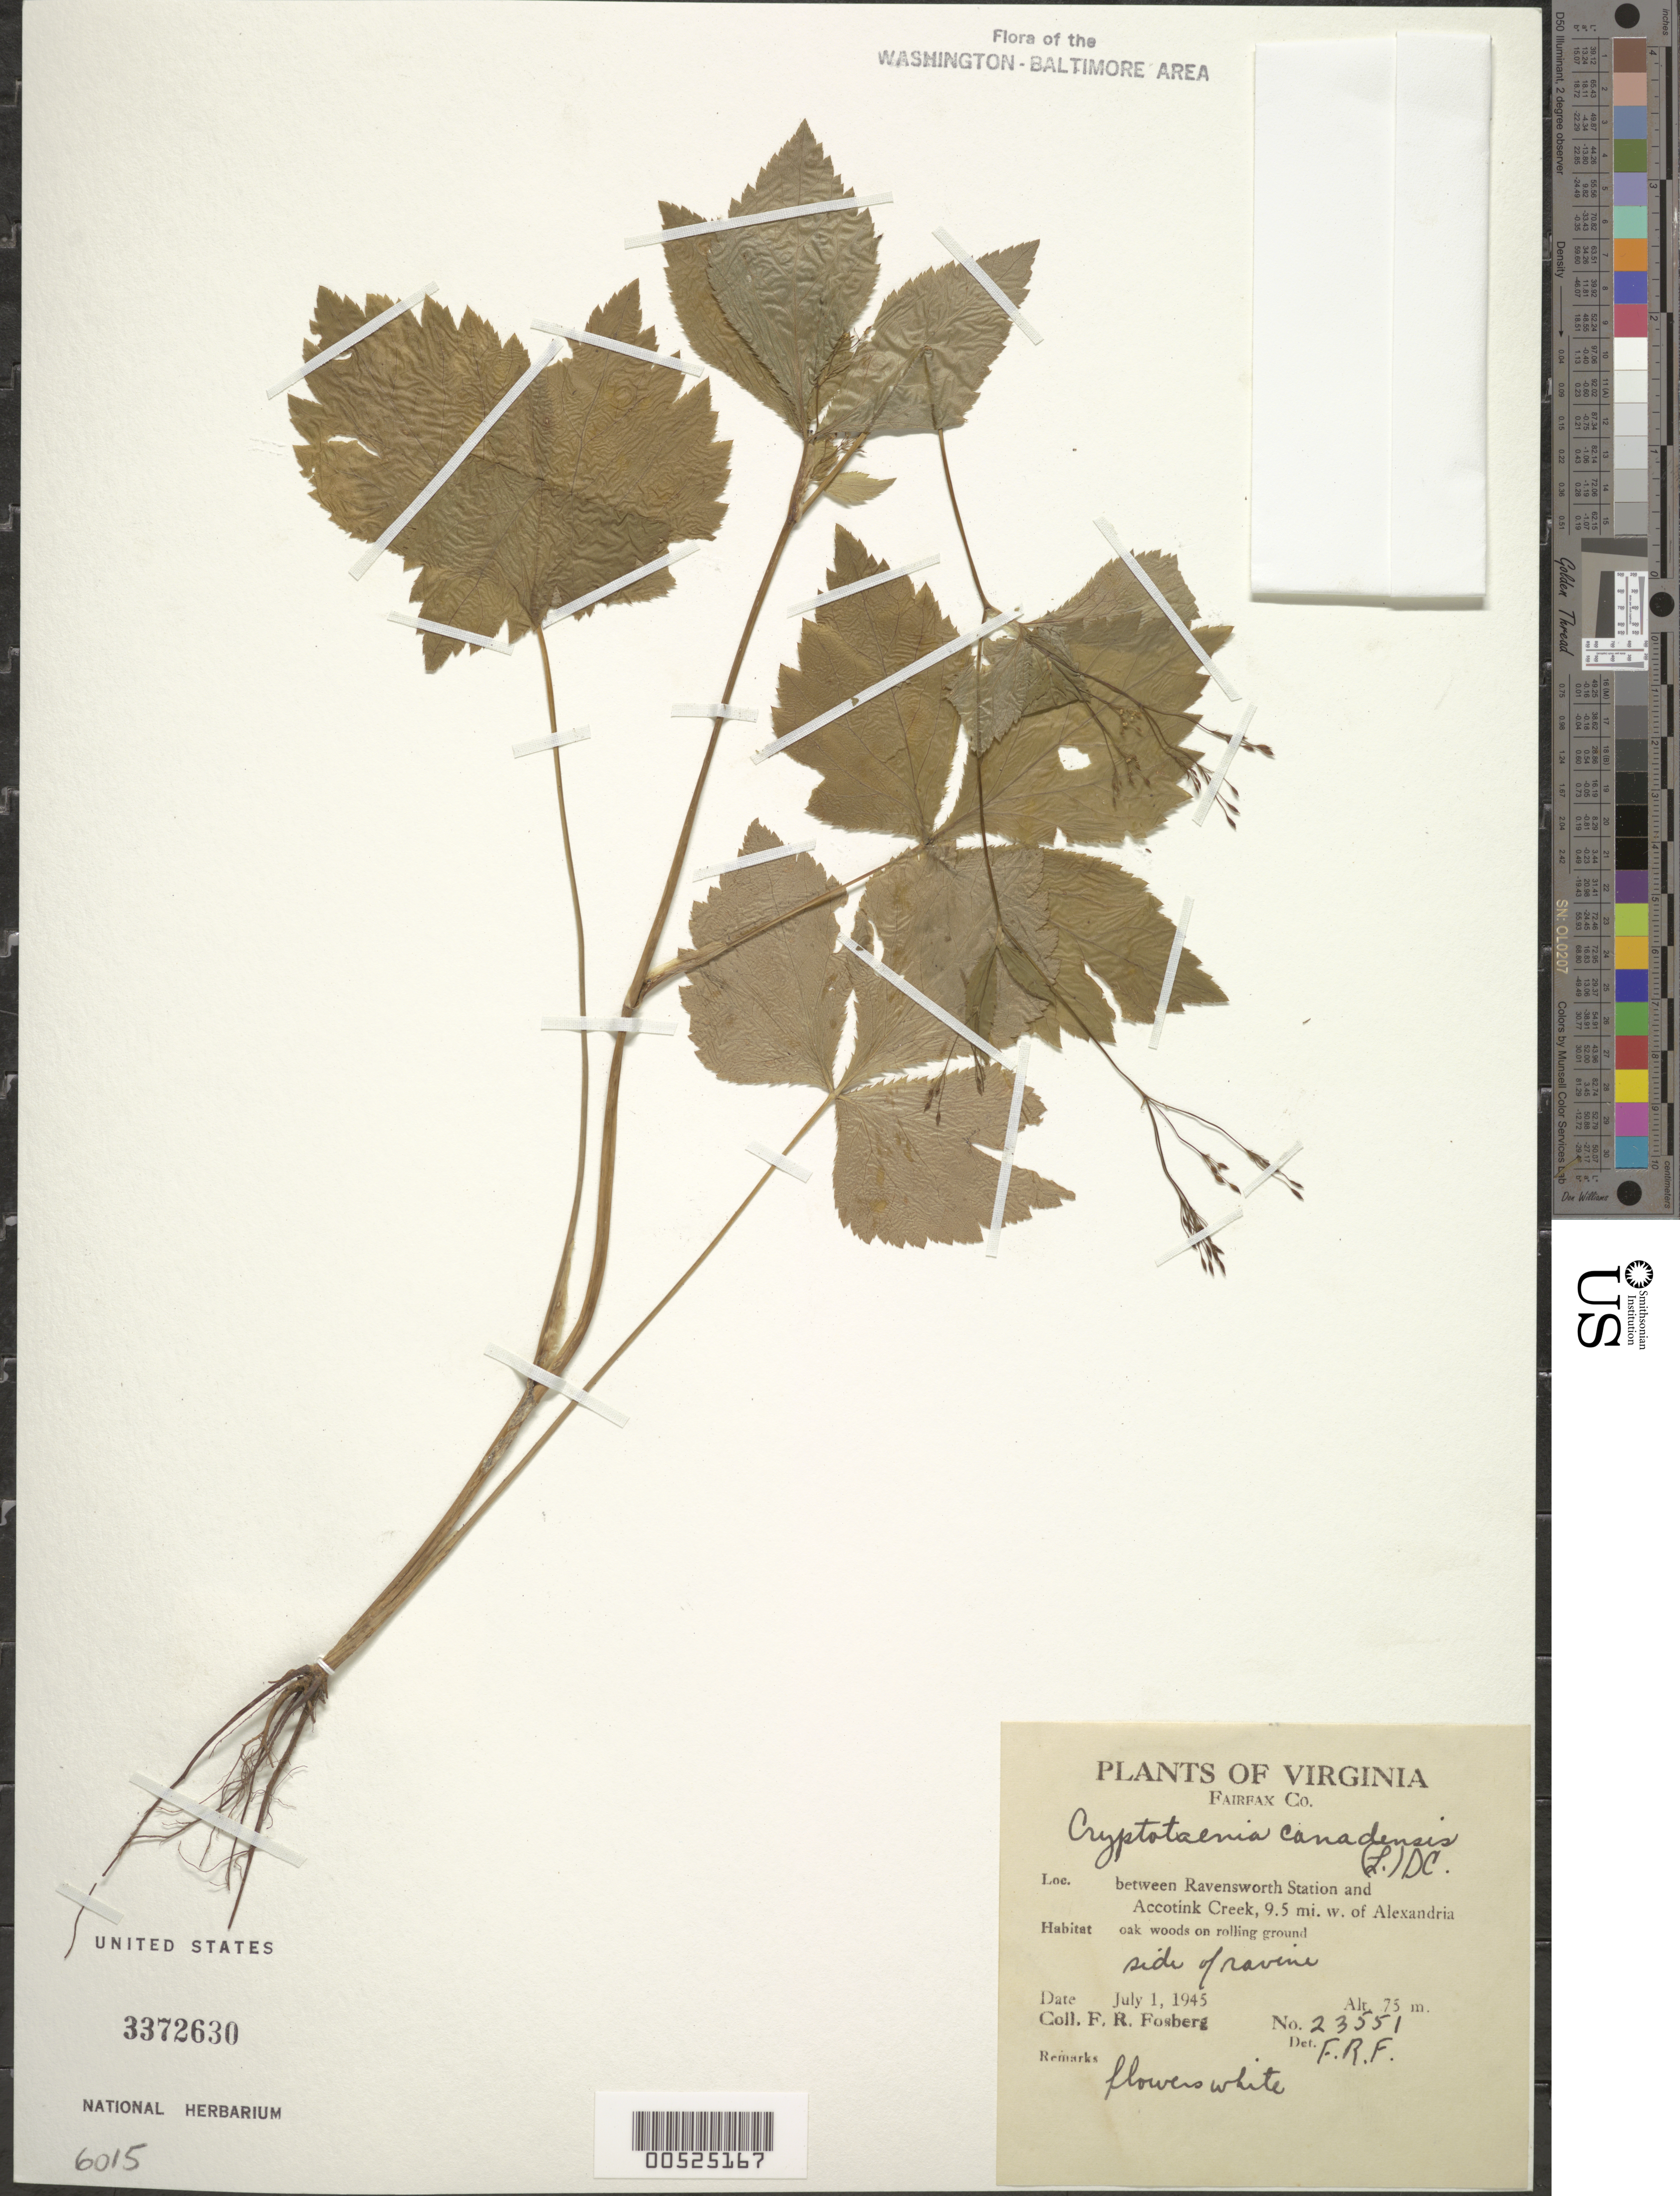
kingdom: Plantae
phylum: Tracheophyta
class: Magnoliopsida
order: Apiales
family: Apiaceae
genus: Cryptotaenia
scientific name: Cryptotaenia canadensis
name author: (L.) DC.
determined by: Fosberg, F. R.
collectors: F. R. Fosberg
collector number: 23551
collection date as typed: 01 Jul 1945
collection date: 1945-07-01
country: United States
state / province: Virginia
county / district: Fairfax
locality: between Ravensworth Station and Accotink Creek, 9.5 mi. W of Alexandria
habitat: Oak woods on rolling ground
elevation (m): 75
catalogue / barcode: US 3372630